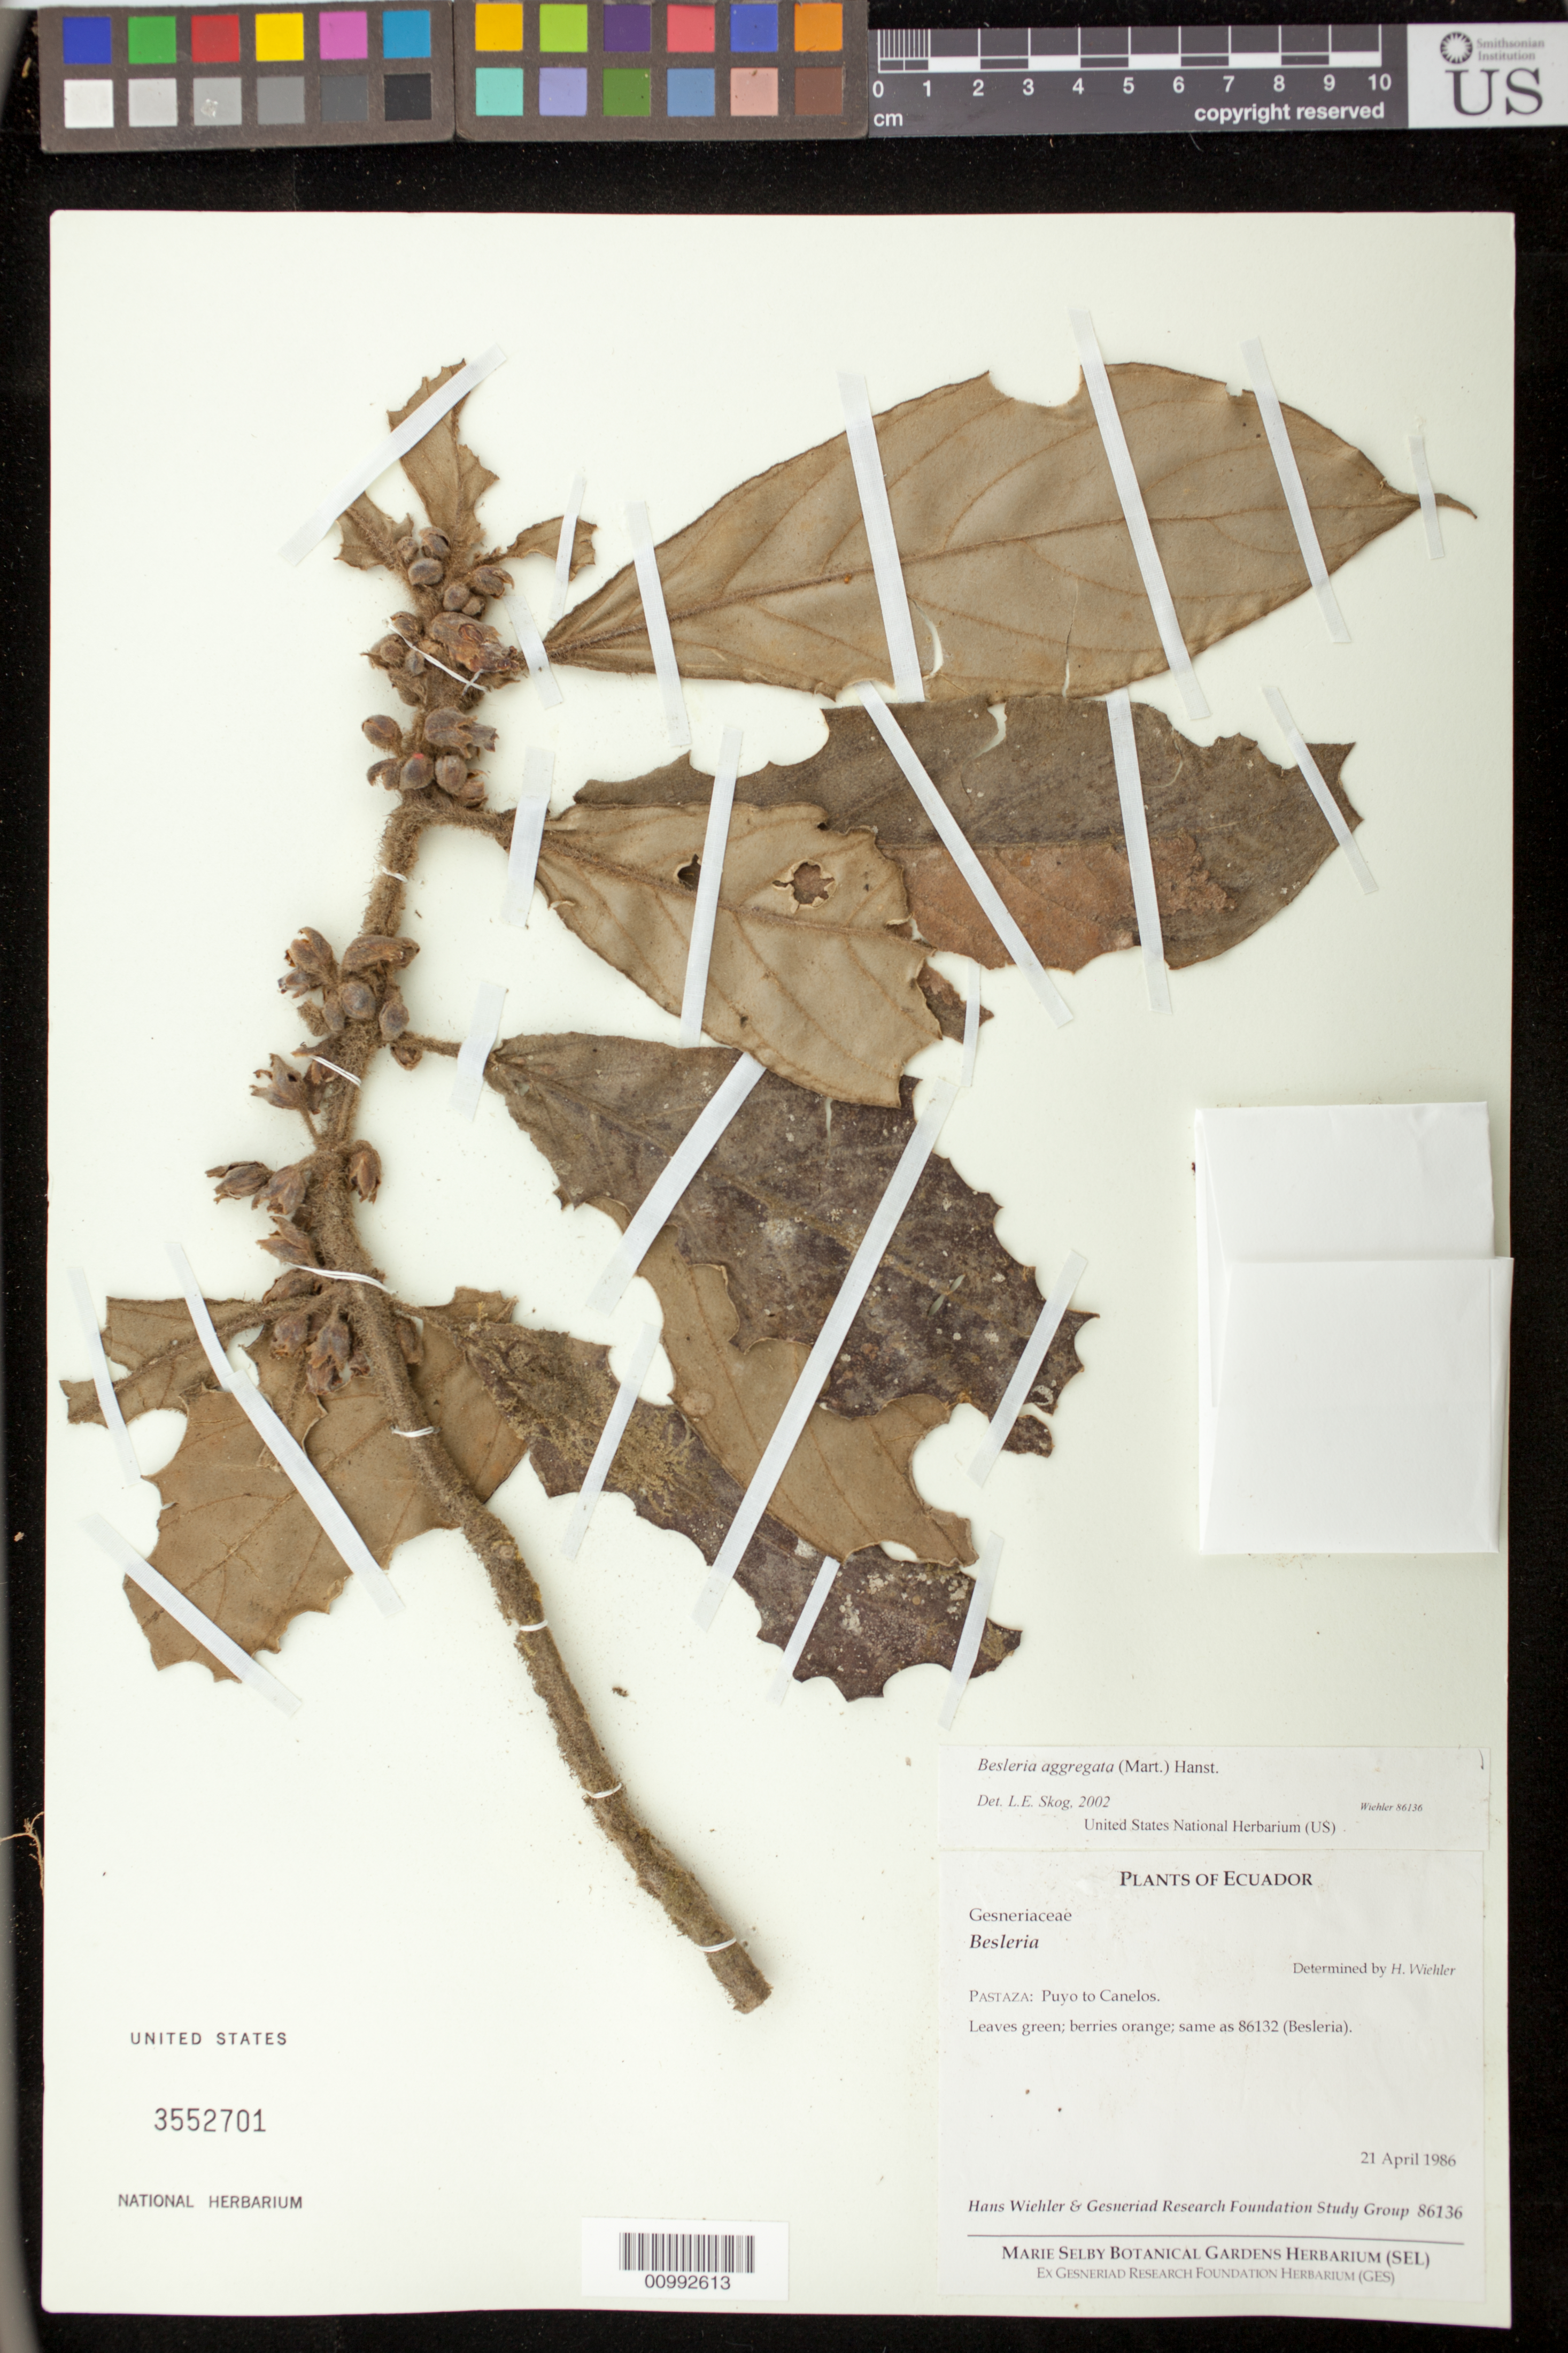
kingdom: Plantae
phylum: Tracheophyta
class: Magnoliopsida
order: Lamiales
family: Gesneriaceae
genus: Besleria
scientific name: Besleria aggregata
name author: (Mart.) Hanst.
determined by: Skog, Laurence E.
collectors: H. J. Wiehler & GRF Study Group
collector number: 86136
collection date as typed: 21 Apr 1986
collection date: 1986-04-21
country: Ecuador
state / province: Pastaza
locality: Pastaza: Puyo to Canelos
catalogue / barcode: US 3552701